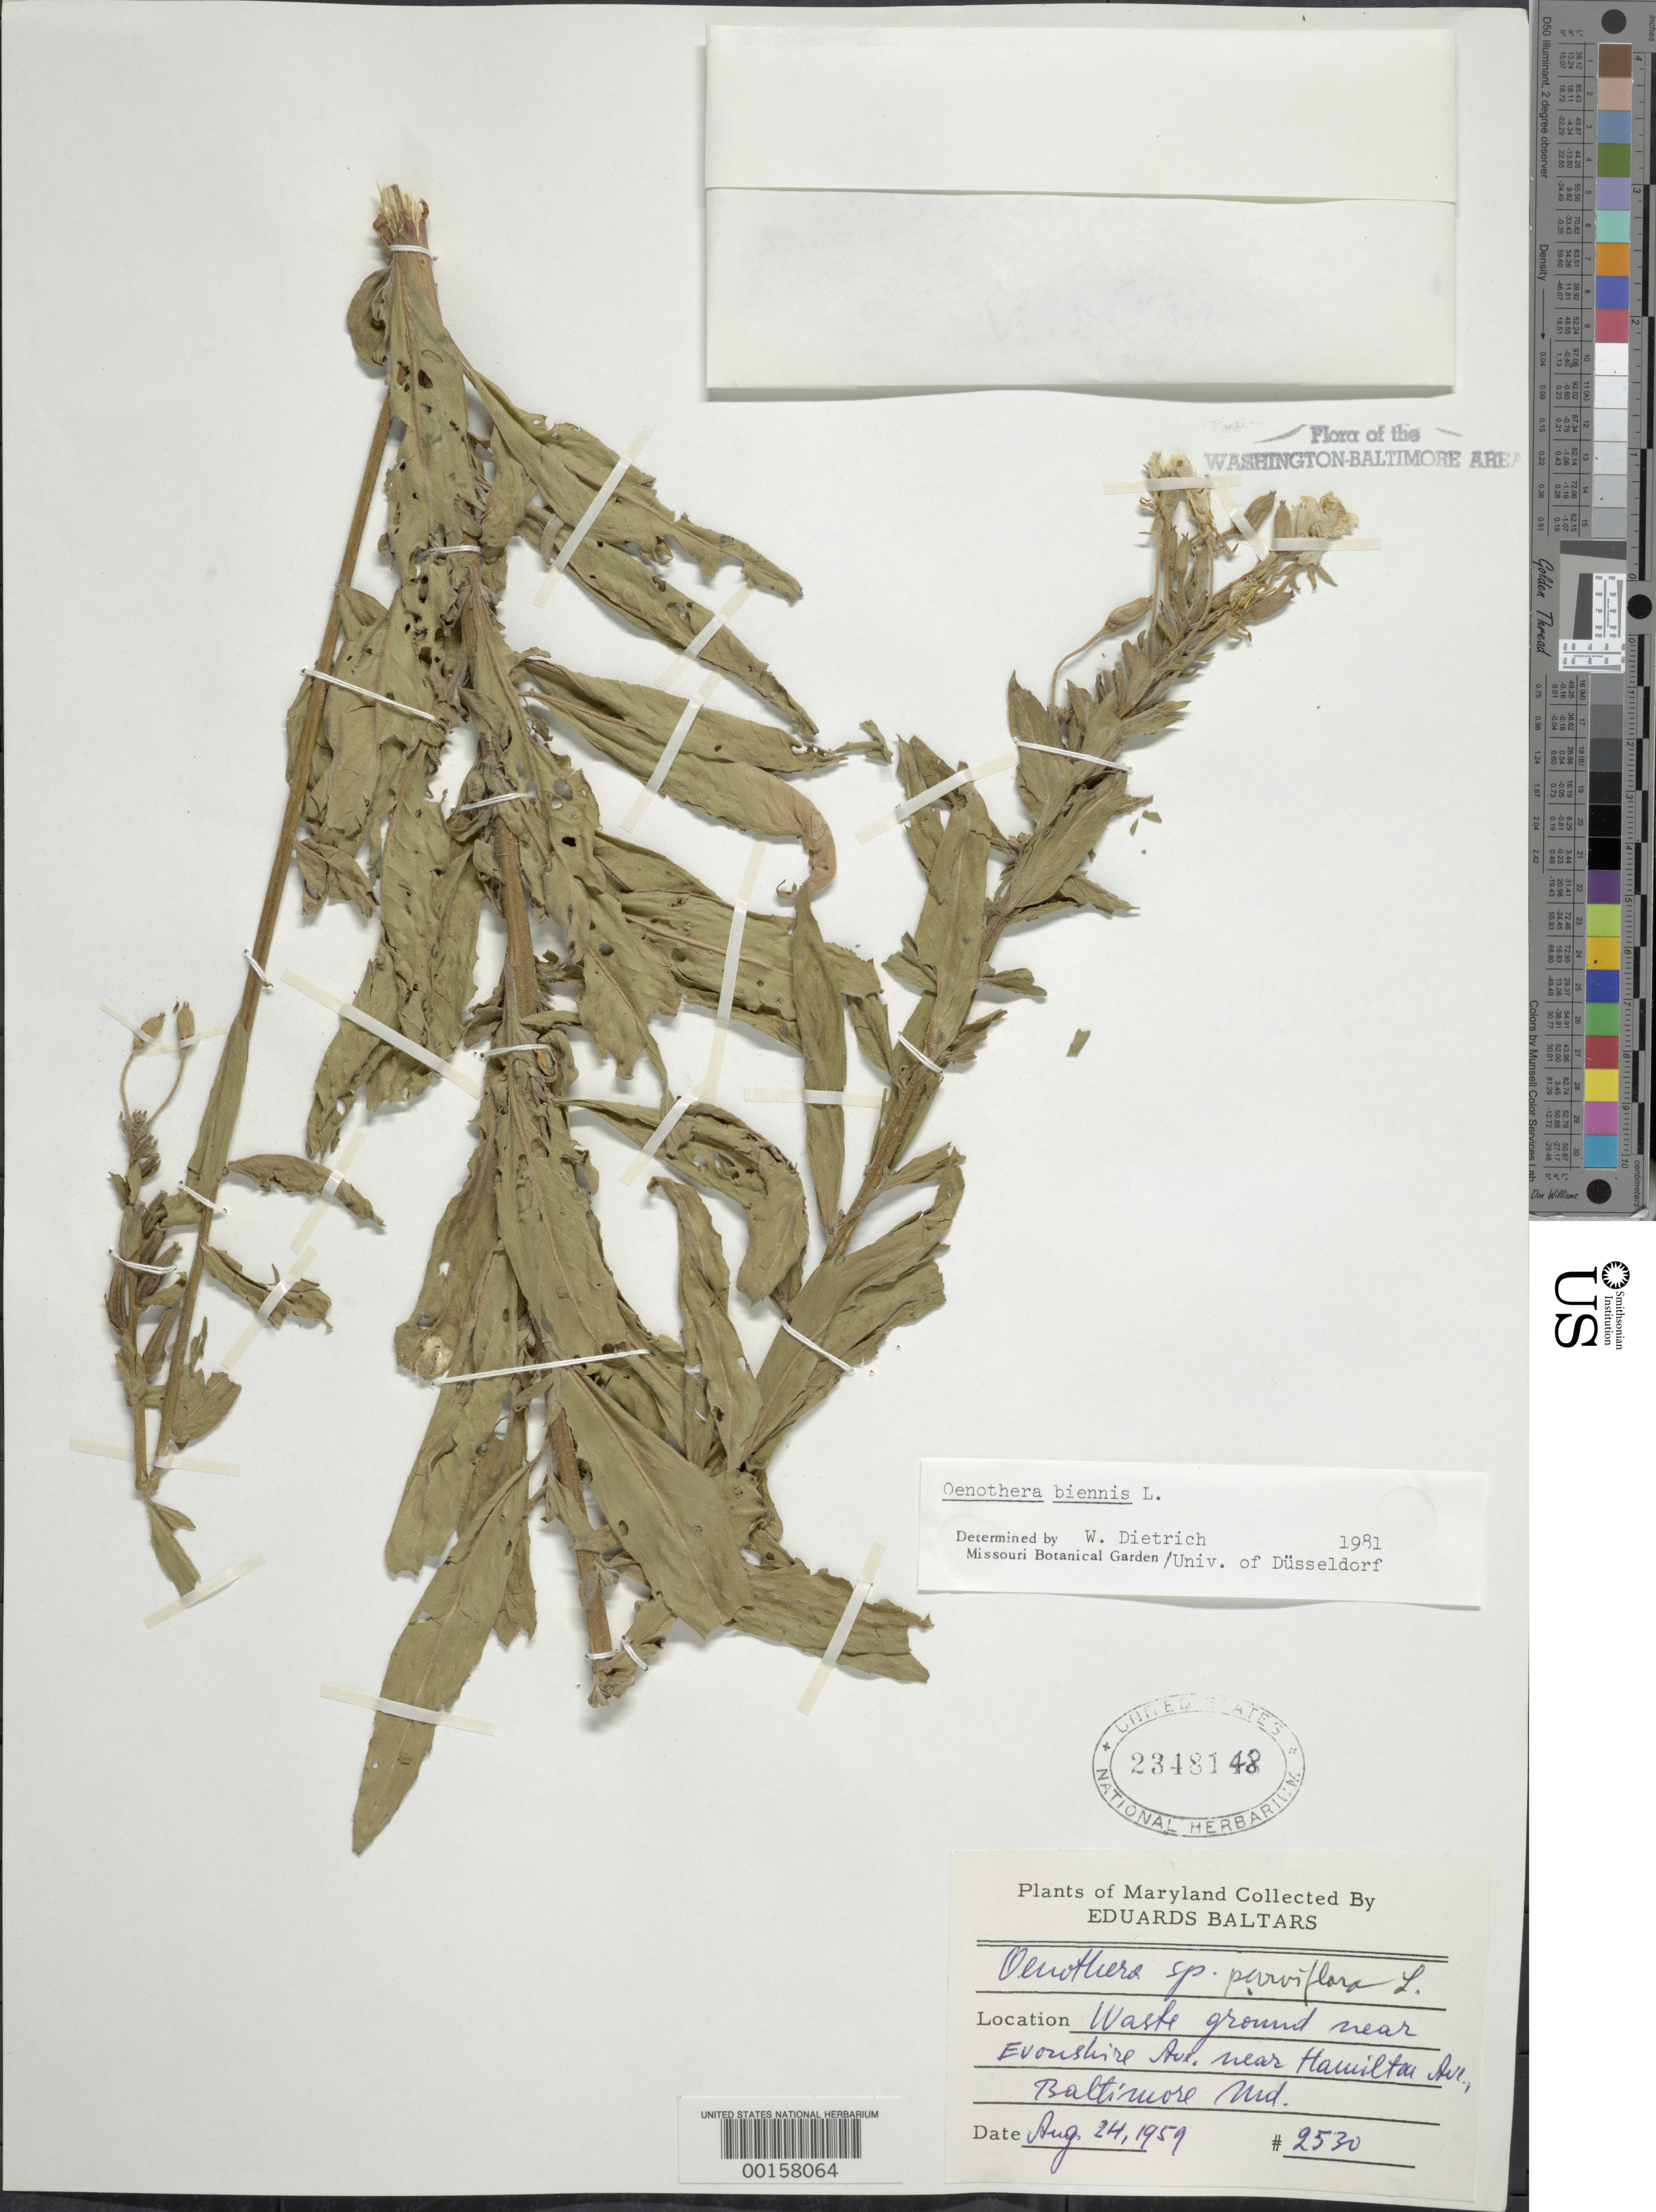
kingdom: Plantae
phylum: Tracheophyta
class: Magnoliopsida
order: Myrtales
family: Onagraceae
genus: Oenothera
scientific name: Oenothera biennis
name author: L.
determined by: Dietrich, W.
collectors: E. Baltars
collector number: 2530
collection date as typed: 24 Aug 1959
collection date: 1959-08-24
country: United States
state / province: Maryland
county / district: Baltimore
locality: Near Evonshire Ave. near Hamilton Ave.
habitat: Waste ground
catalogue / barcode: US 2348148